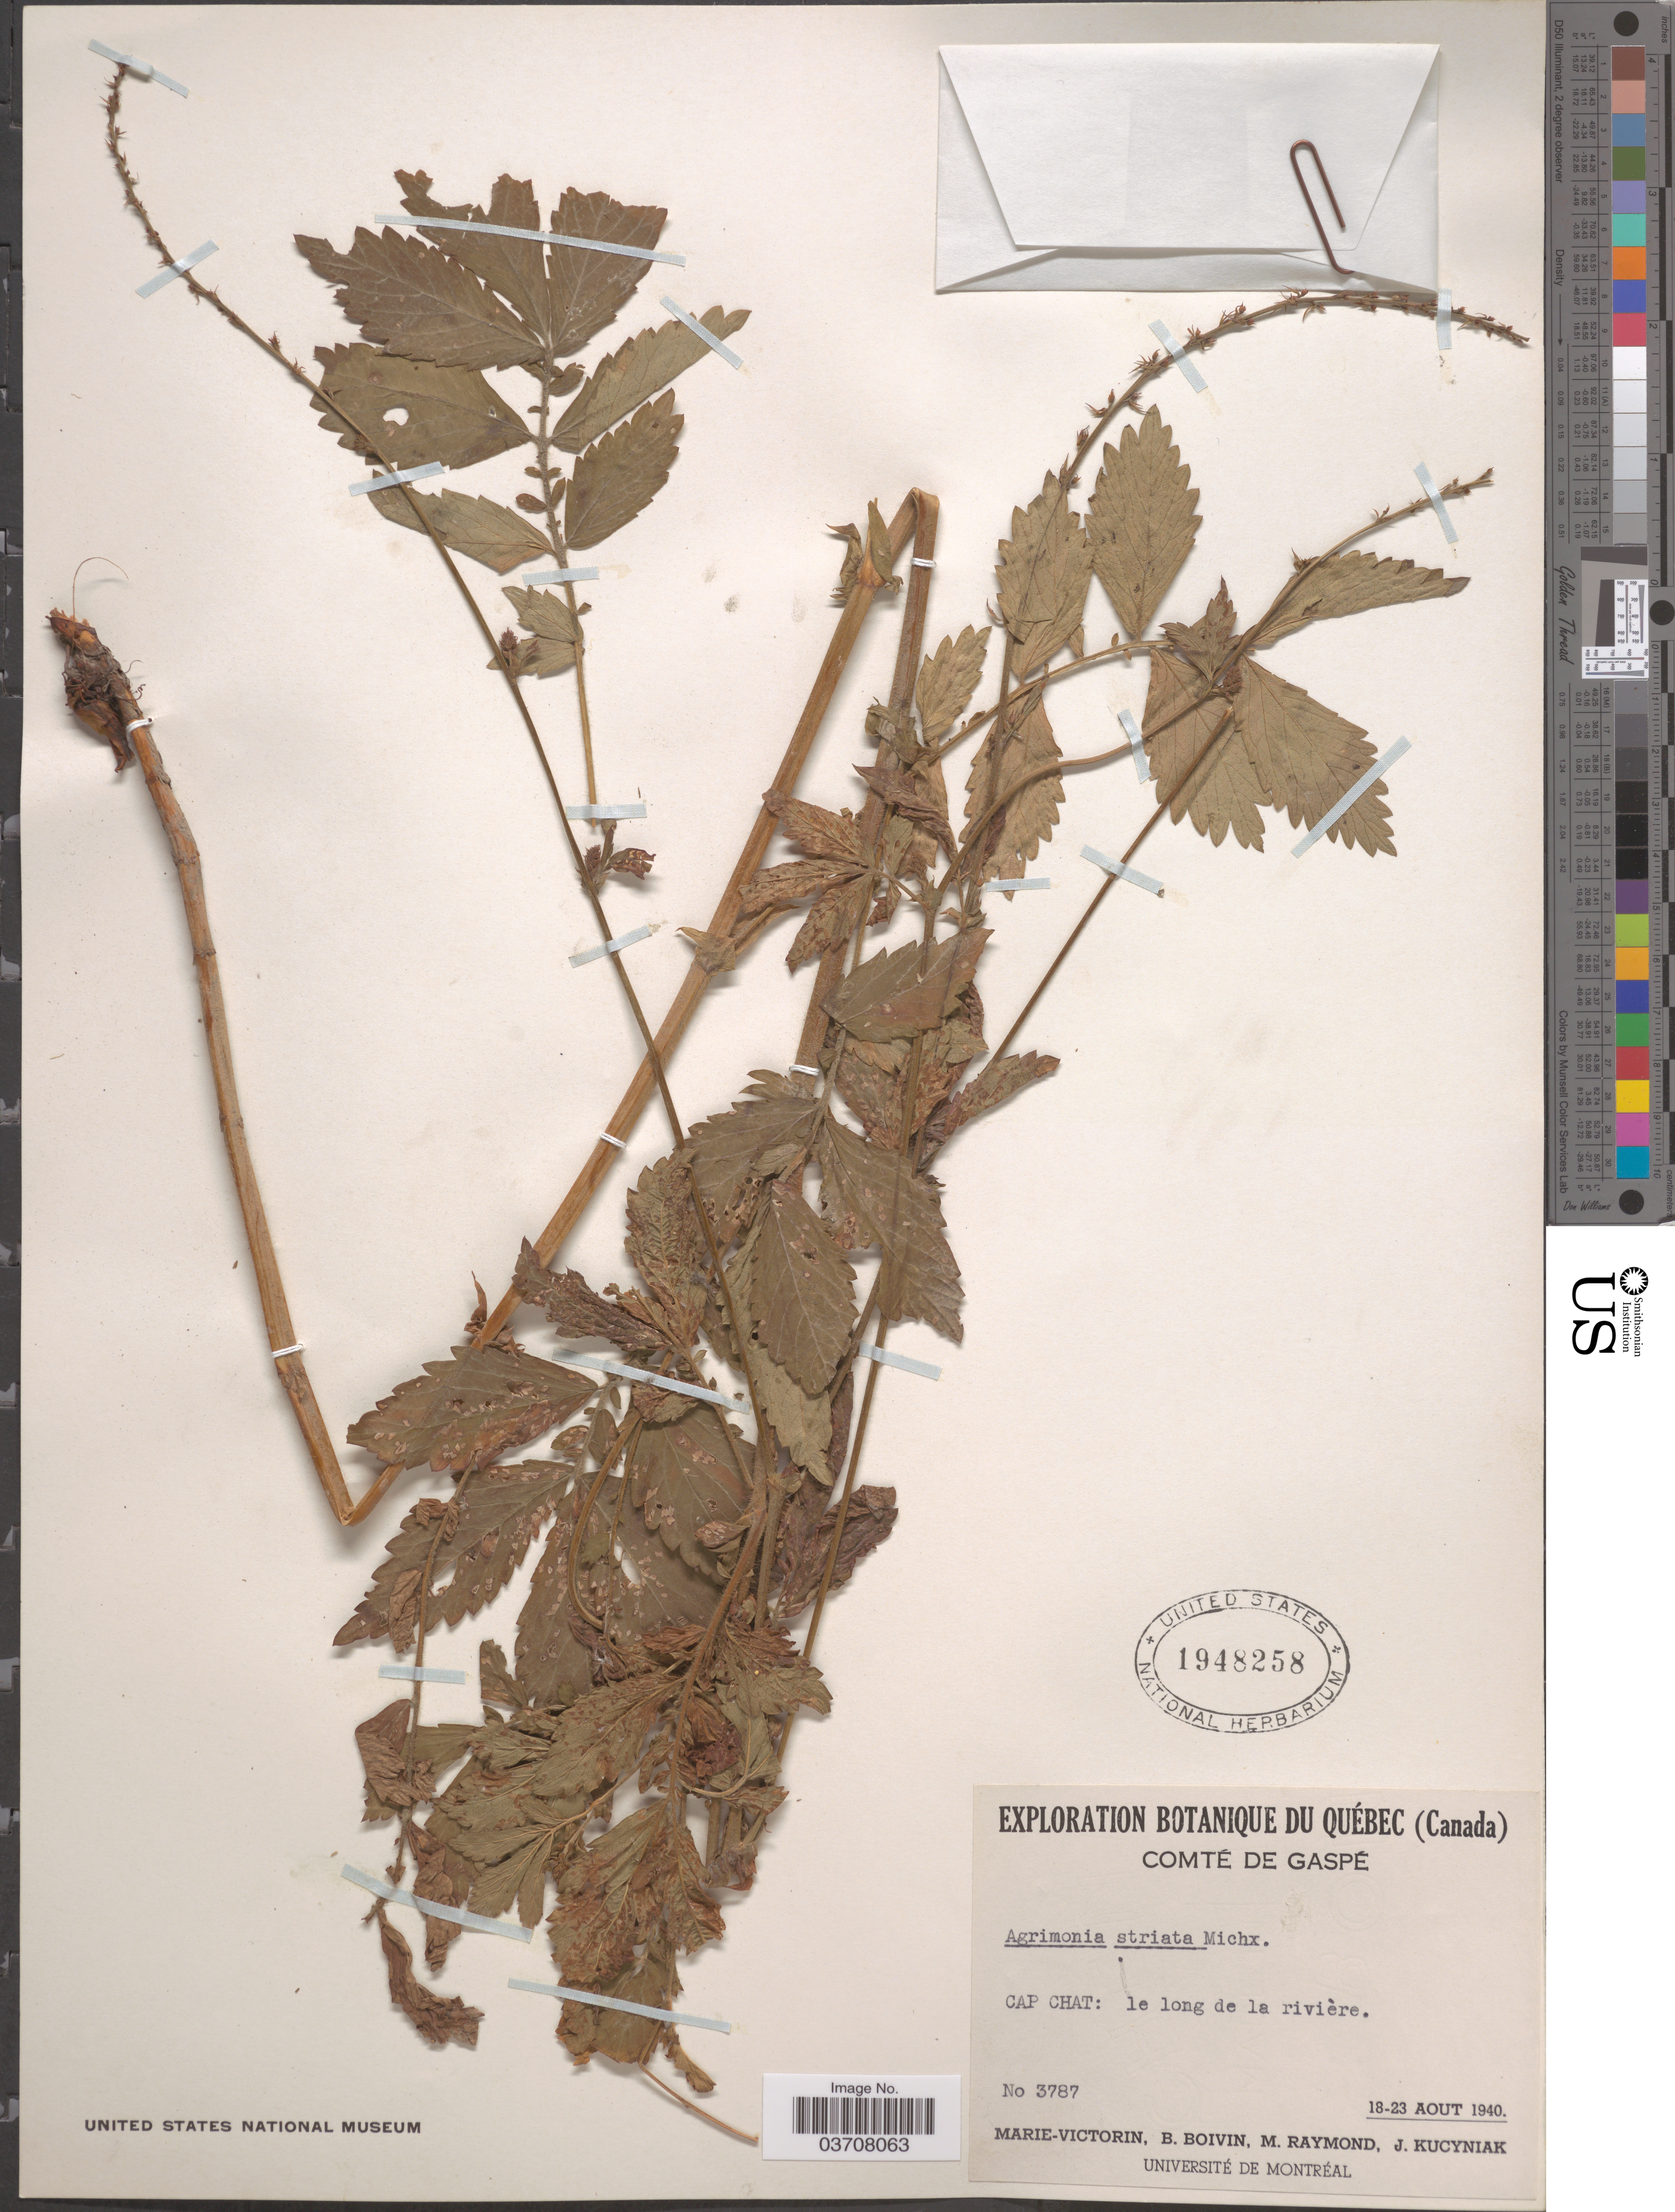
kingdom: Plantae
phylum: Tracheophyta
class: Magnoliopsida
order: Rosales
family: Rosaceae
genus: Agrimonia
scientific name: Agrimonia striata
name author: Michx.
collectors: -. Marie-Victorin, J. R. B. Boivin, M. Raymond & J. Kucyniak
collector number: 3787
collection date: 1940-08-18/1940-08-23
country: Canada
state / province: Quebec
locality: Comté de Gaspé. Cap Chat: le long de la rivière.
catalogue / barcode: US 1948258